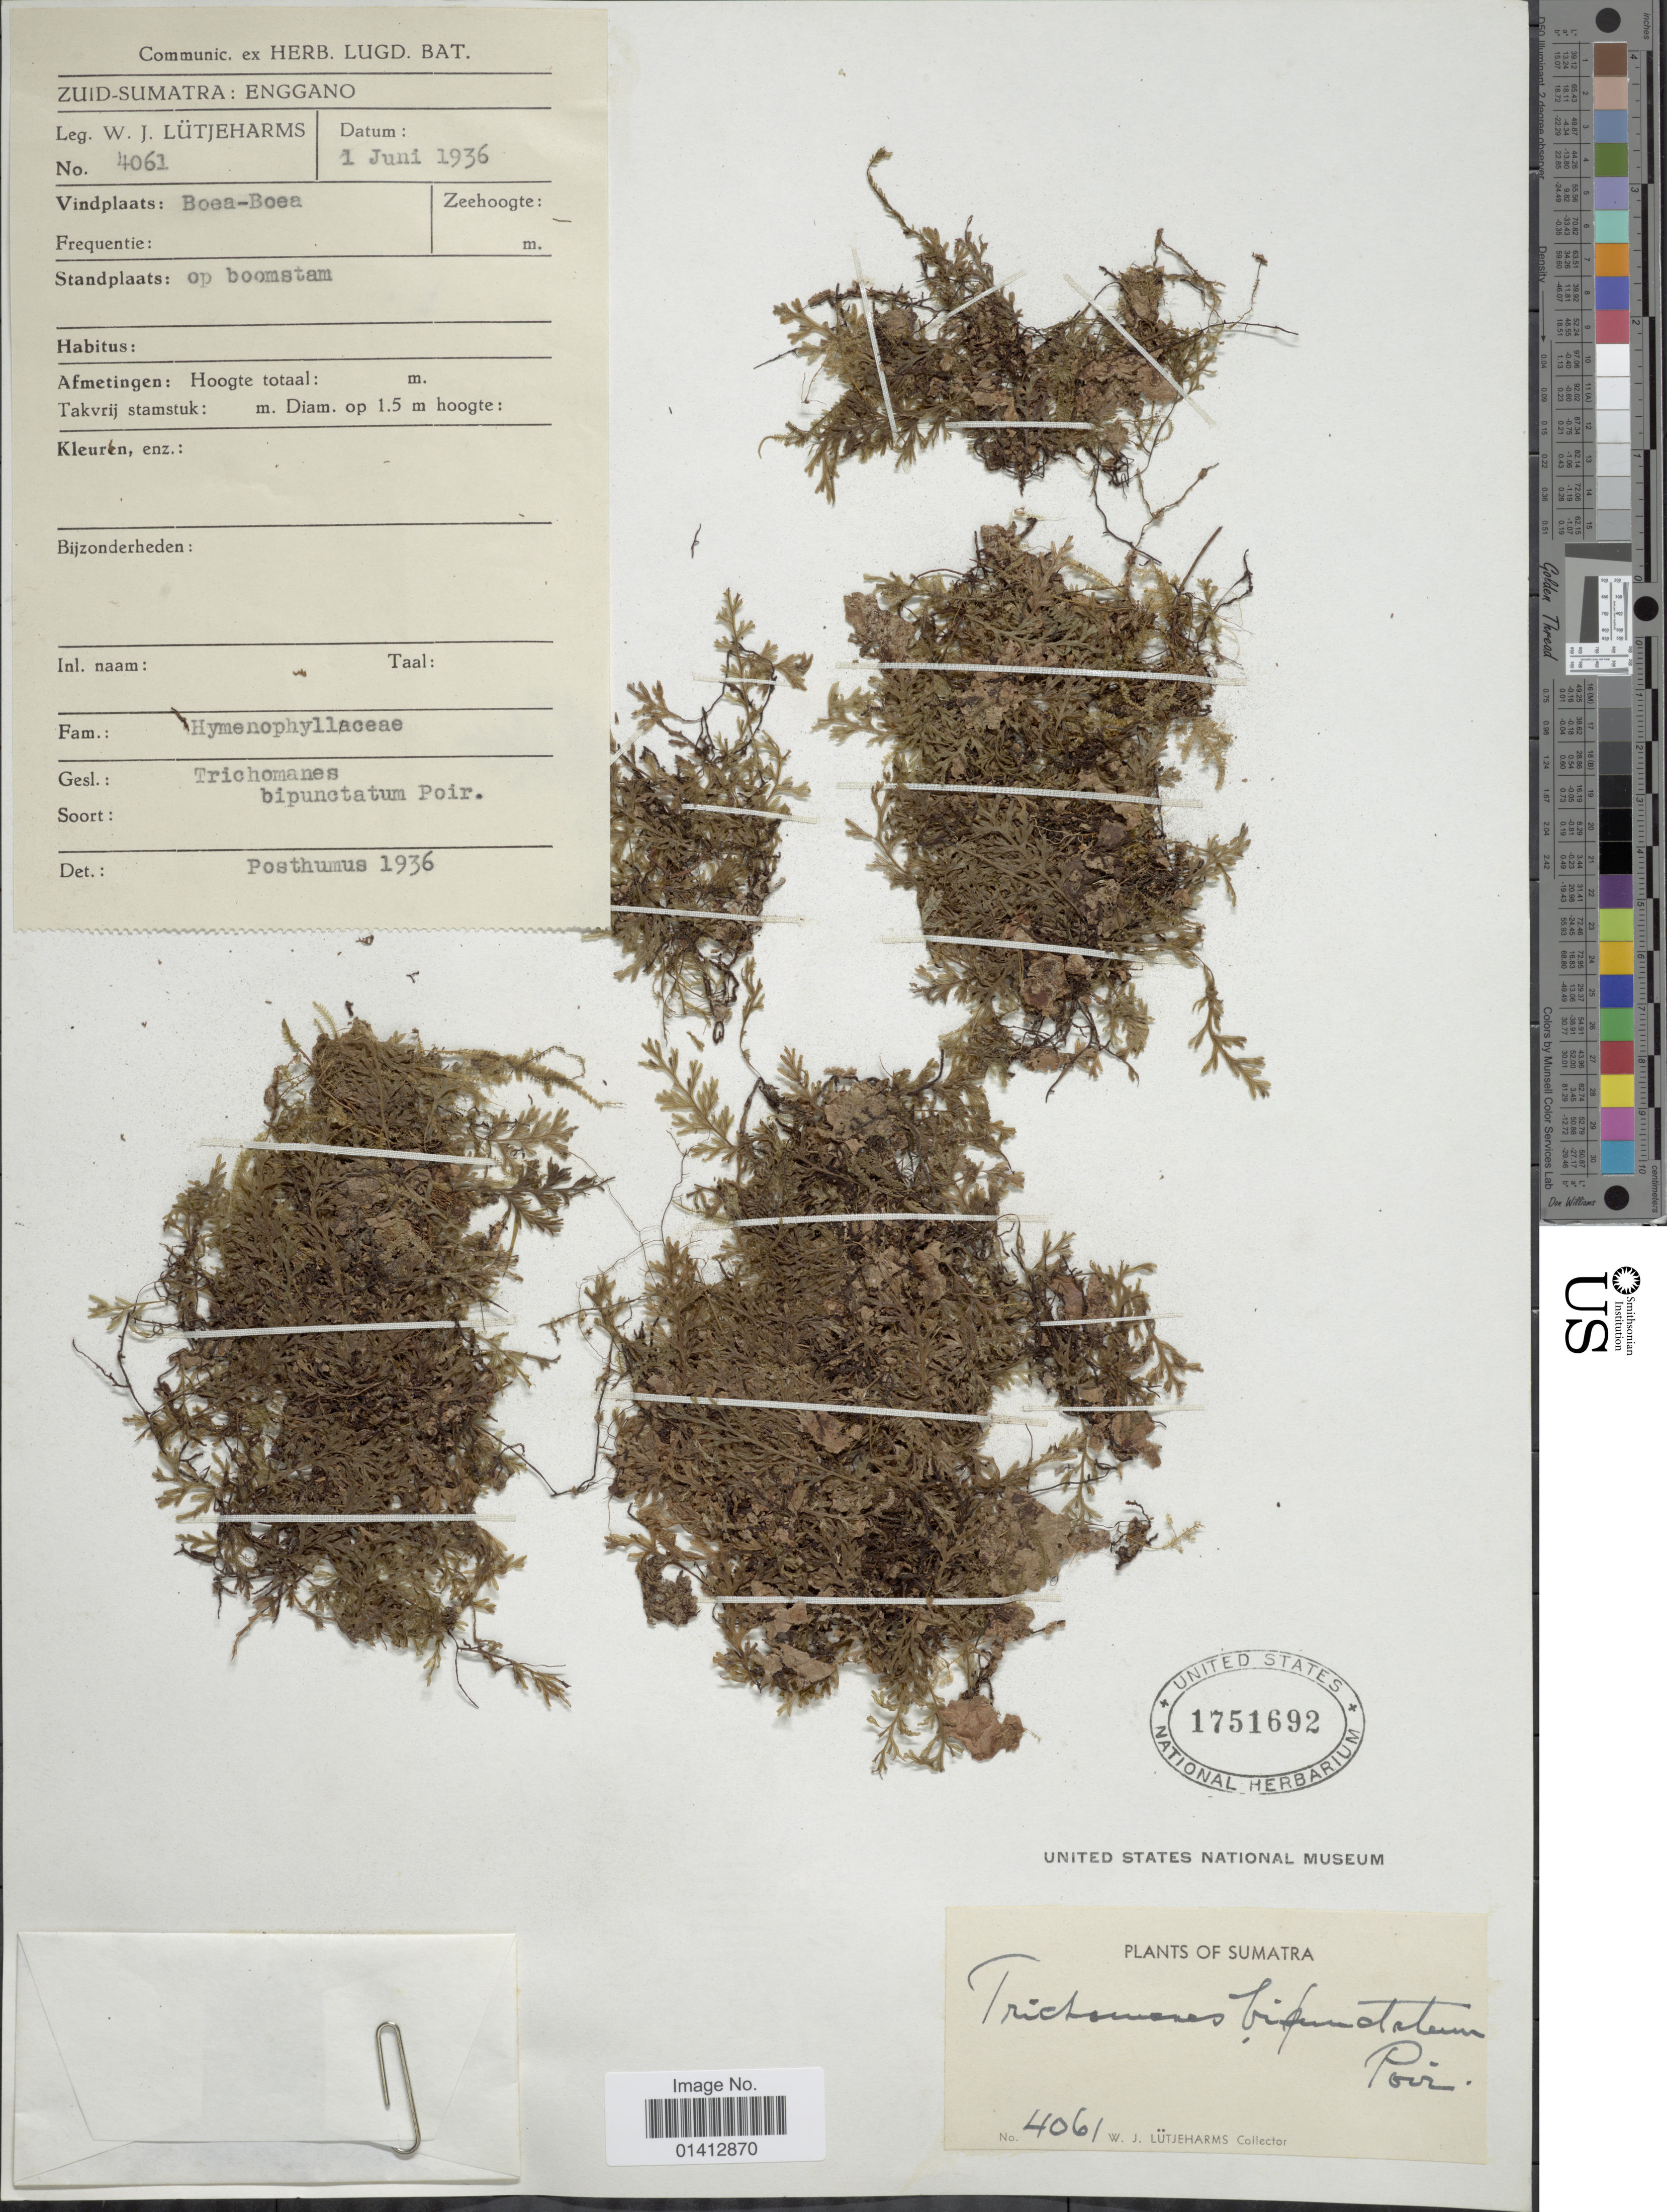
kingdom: Plantae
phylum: Tracheophyta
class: Polypodiopsida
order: Hymenophyllales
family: Hymenophyllaceae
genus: Crepidomanes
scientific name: Crepidomanes bipunctatum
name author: (Poir.) Copel.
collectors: W. Lütjeharms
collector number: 4061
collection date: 1936-06-01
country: Indonesia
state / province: Sumatra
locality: Zuid-Sumatra: Enngano, Boea-Boea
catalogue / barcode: US 1751692